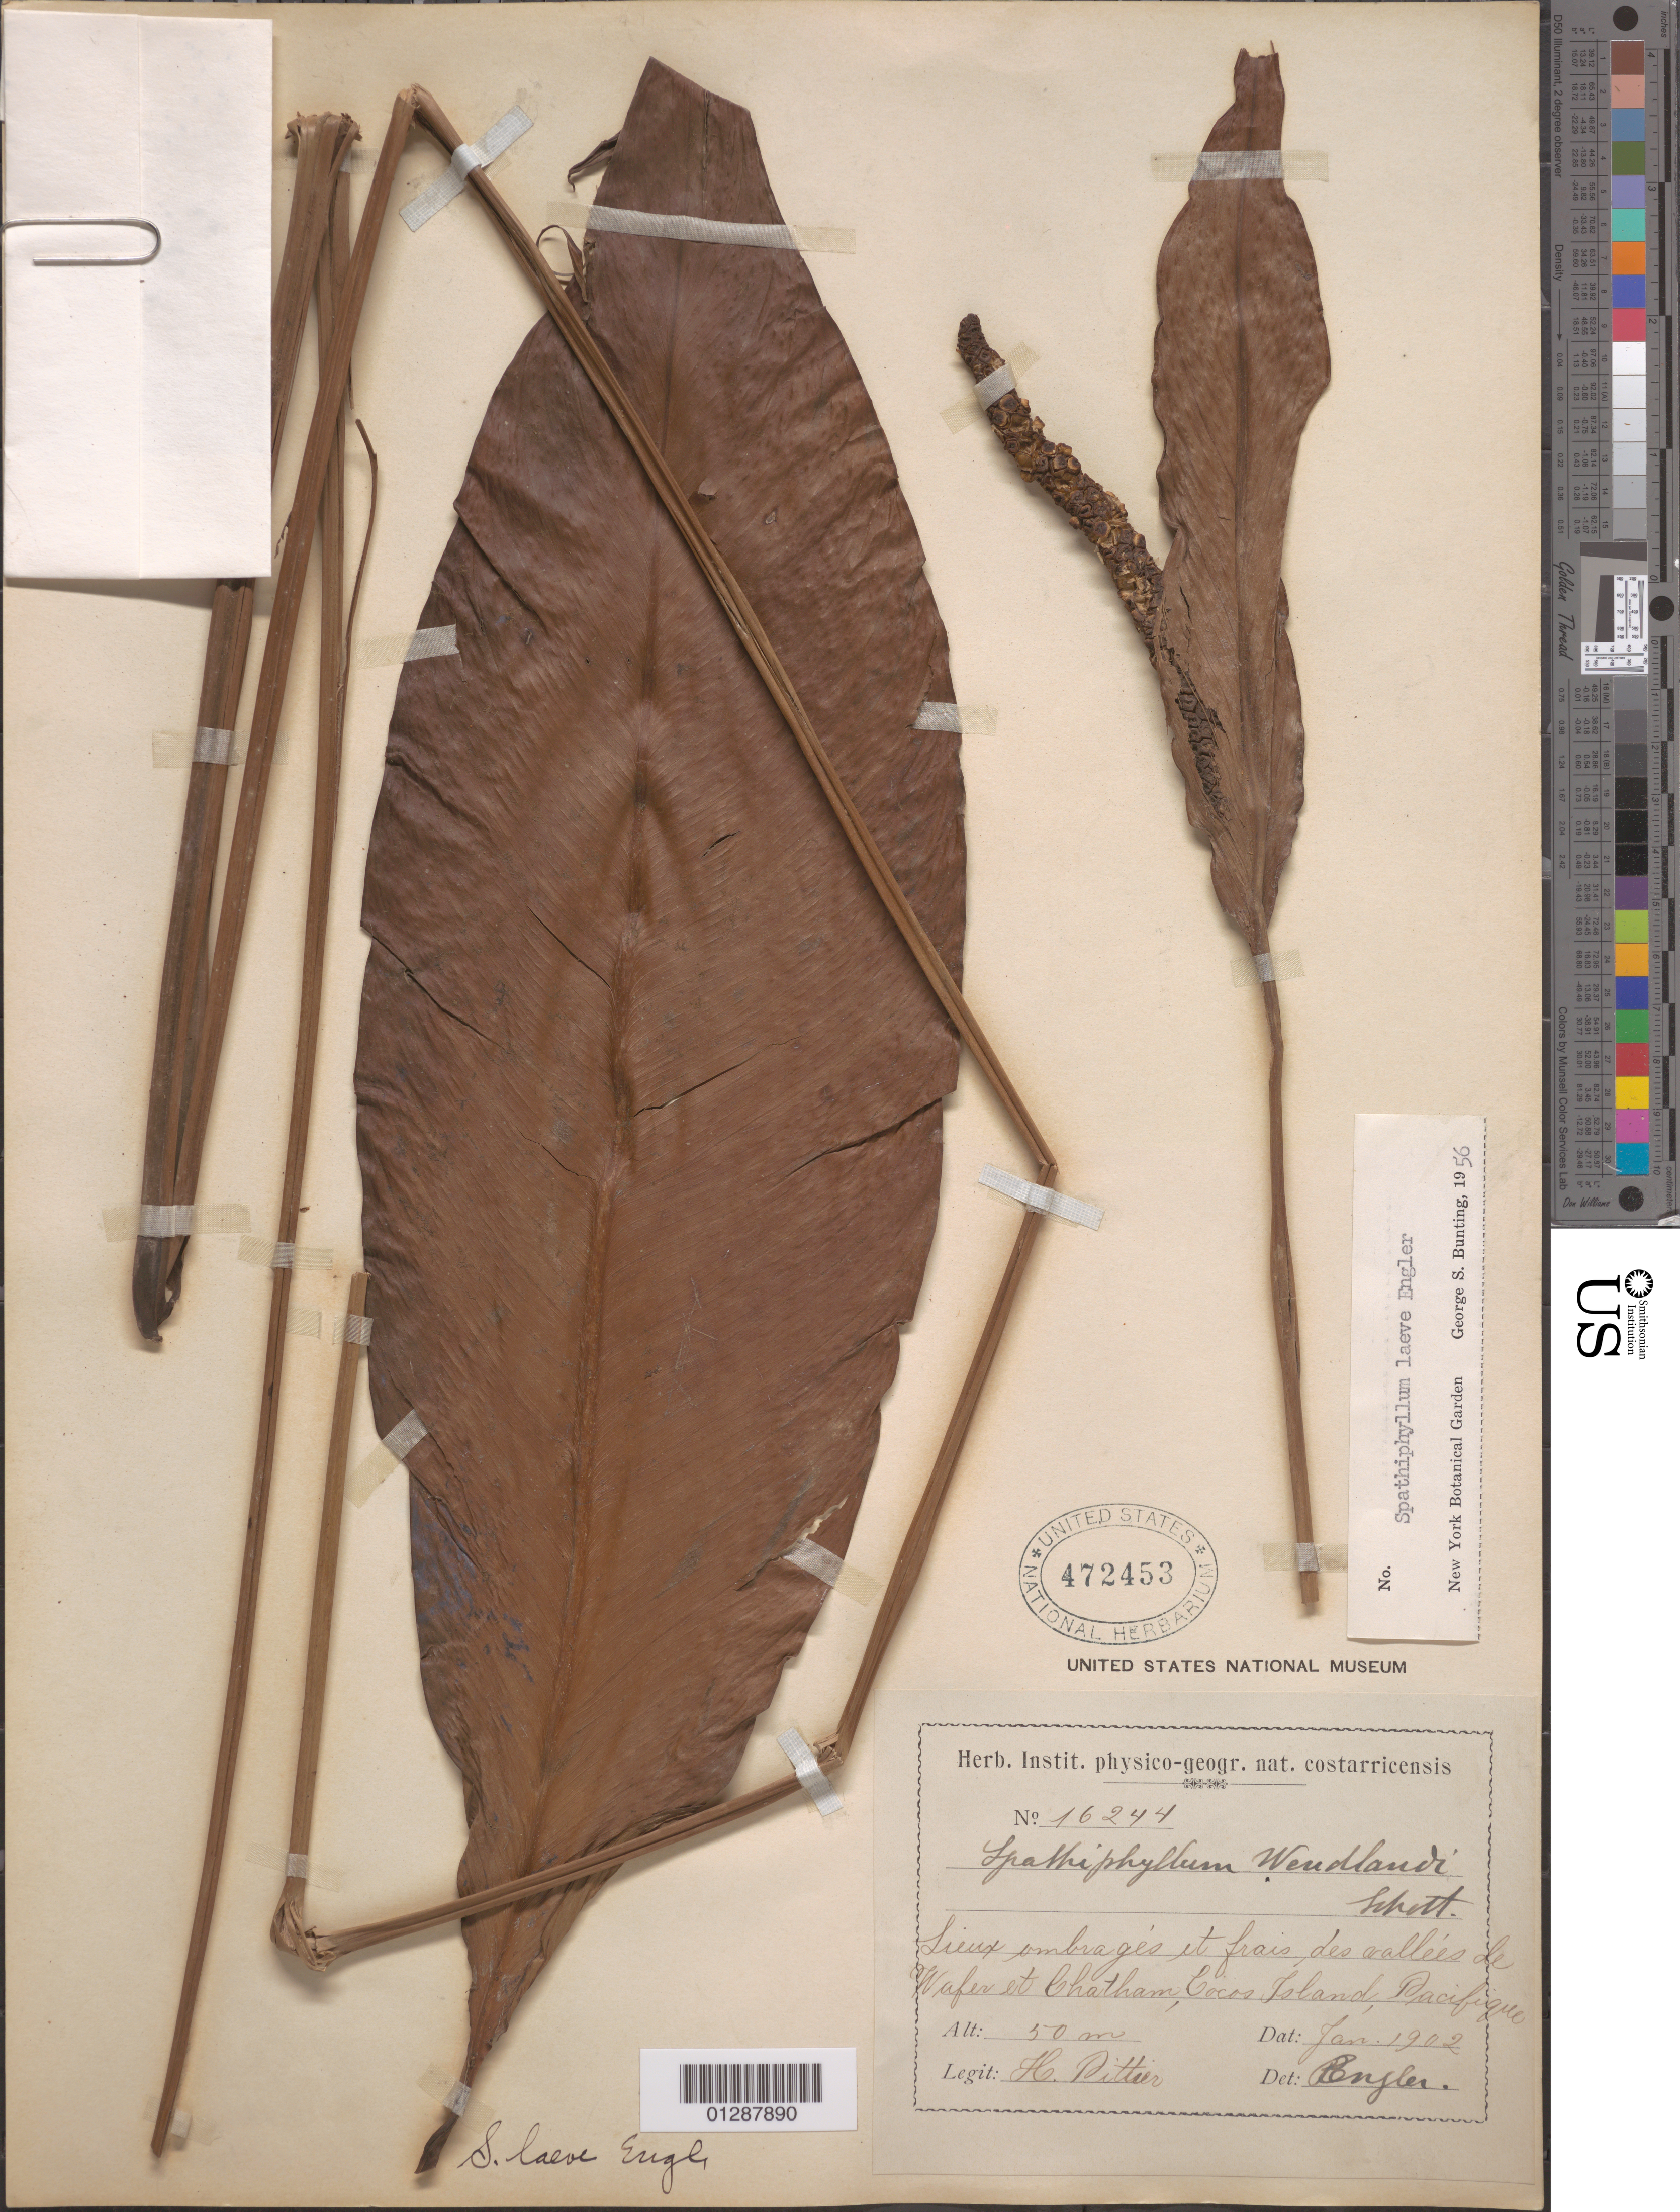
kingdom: Plantae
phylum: Tracheophyta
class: Liliopsida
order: Alismatales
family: Araceae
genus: Spathiphyllum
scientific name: Spathiphyllum laeve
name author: Engl.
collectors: H. F. Pittier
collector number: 16244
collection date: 1902-01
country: Costa Rica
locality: Lieux ombragés et frais, des vallées de Wafer et Chatham, Cocos Island, Pacifique.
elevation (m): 50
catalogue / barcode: US 472453